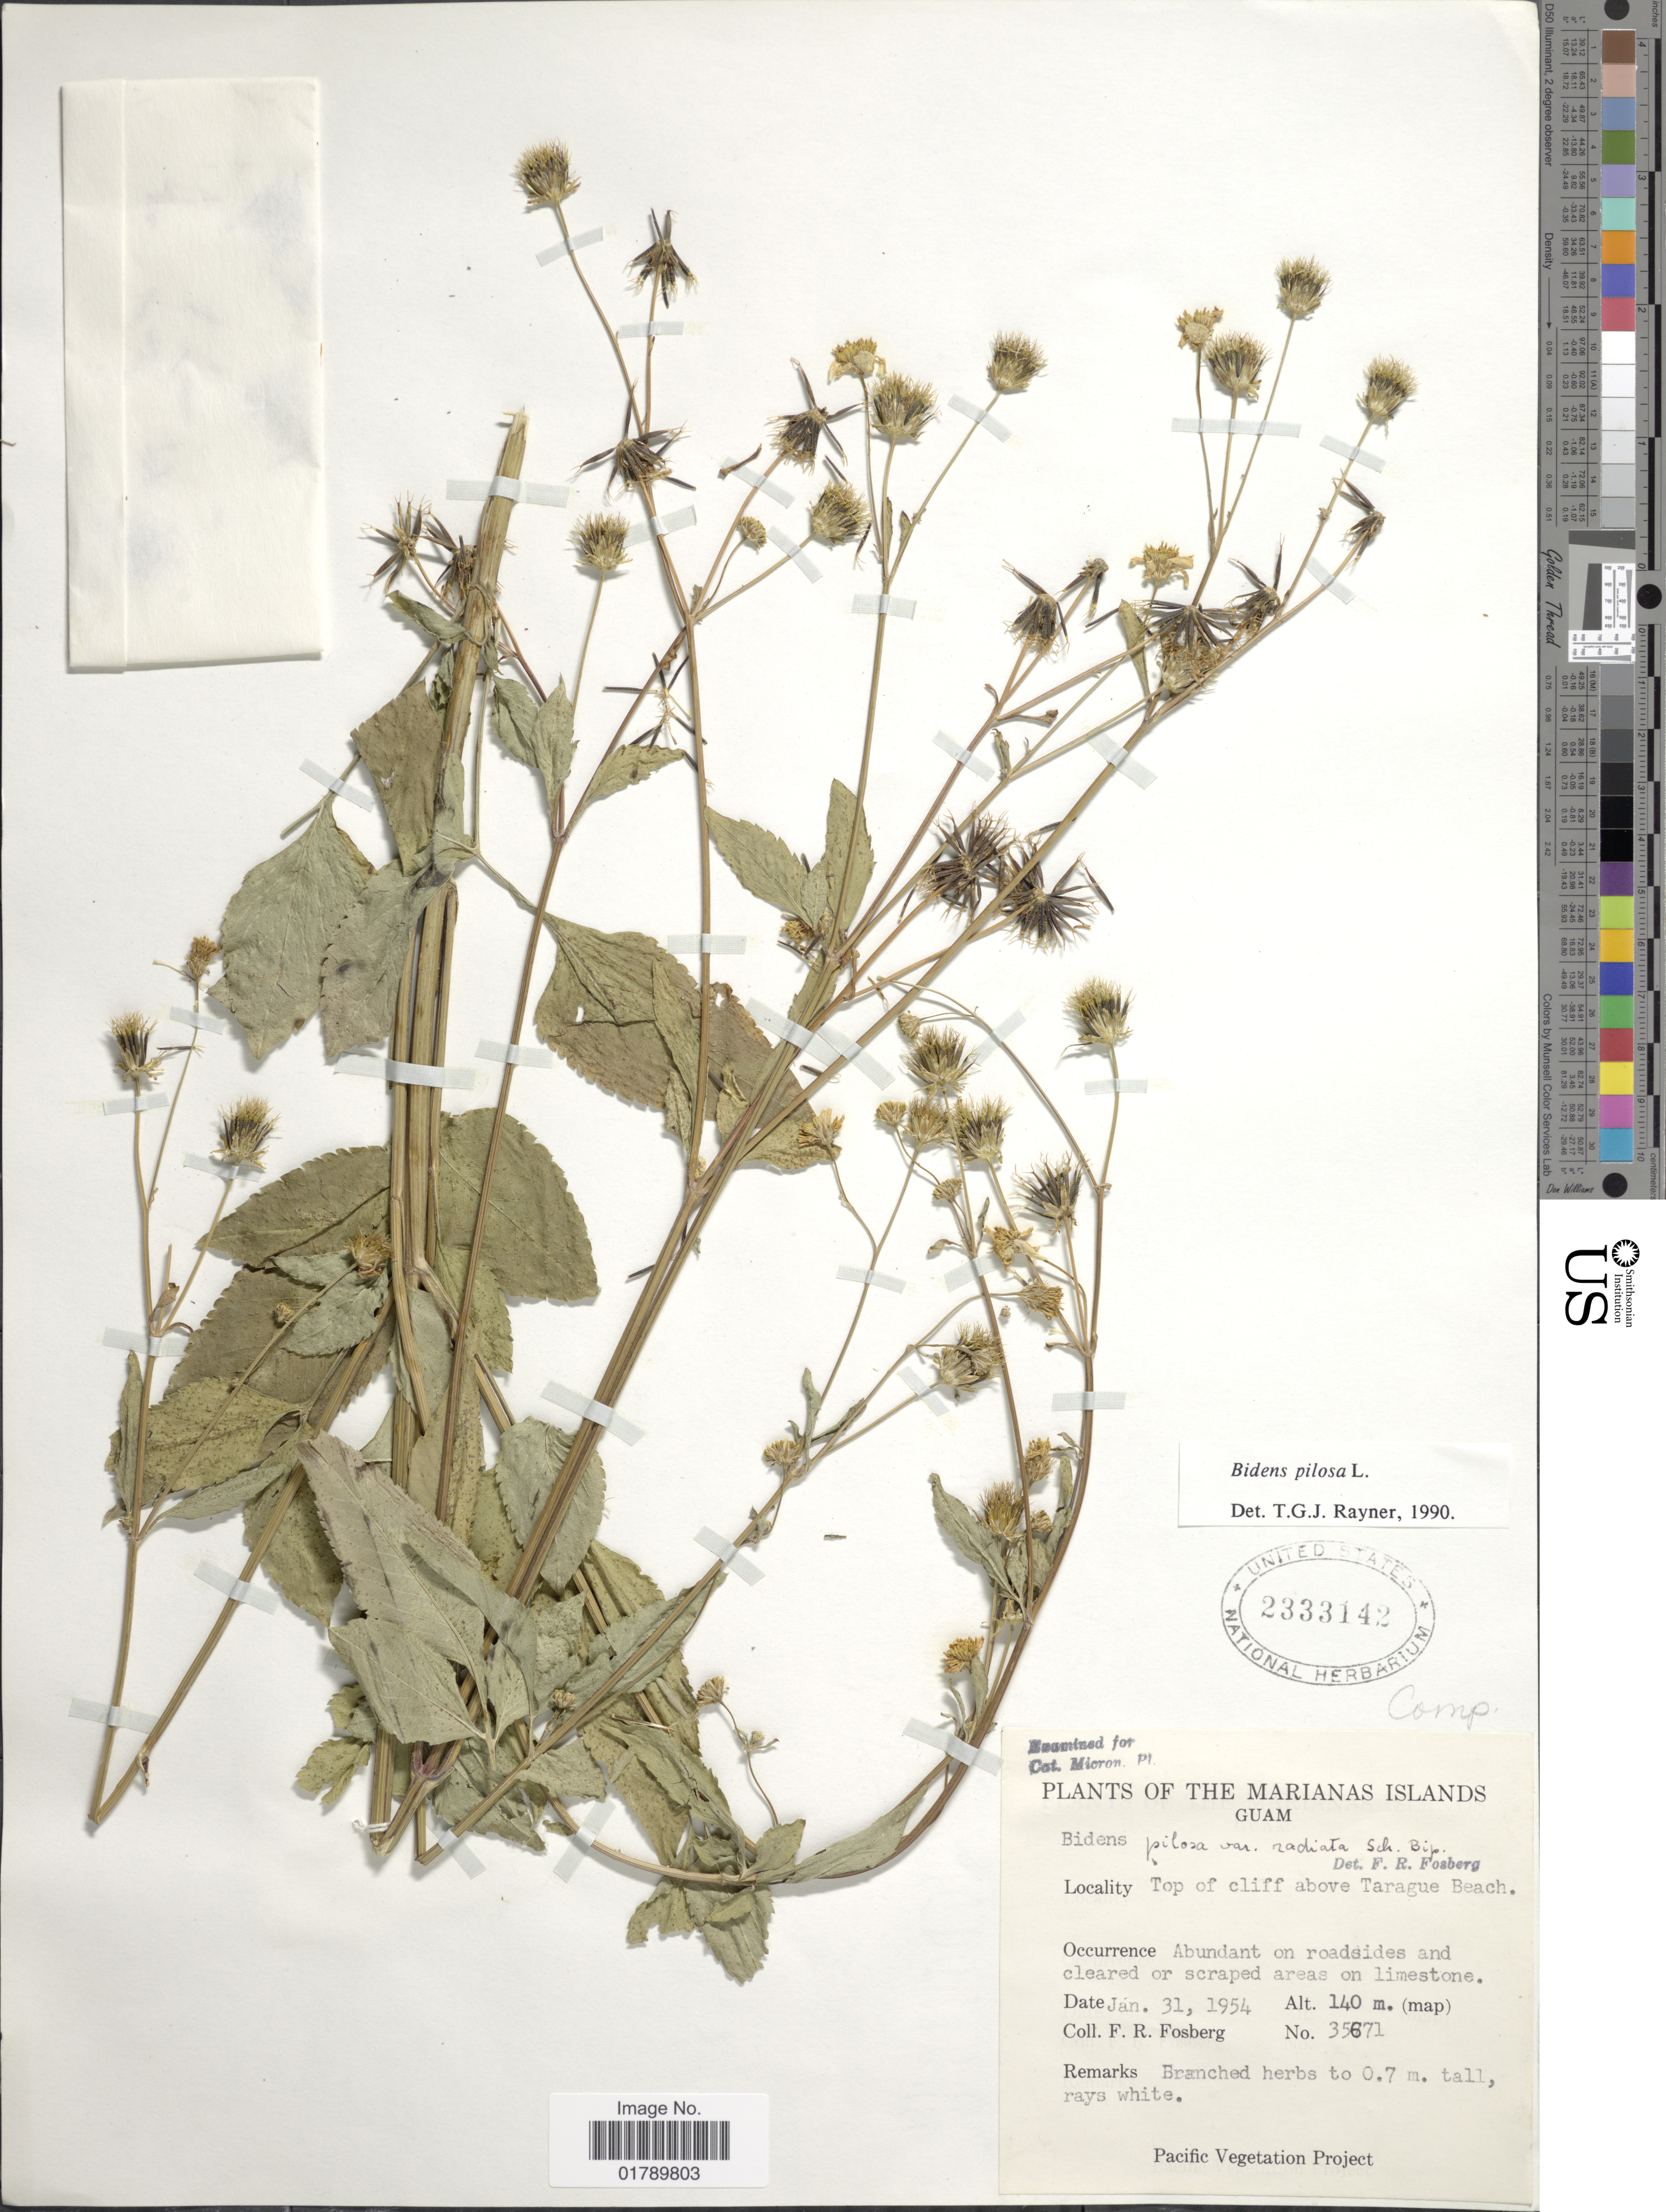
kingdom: Plantae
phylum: Tracheophyta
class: Magnoliopsida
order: Asterales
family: Asteraceae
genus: Bidens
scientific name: Bidens pilosa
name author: L.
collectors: F. R. Fosberg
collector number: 35671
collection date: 1954-01-31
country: Guam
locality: Top of cliff above Tarague beach.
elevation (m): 140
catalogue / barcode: US 2333142